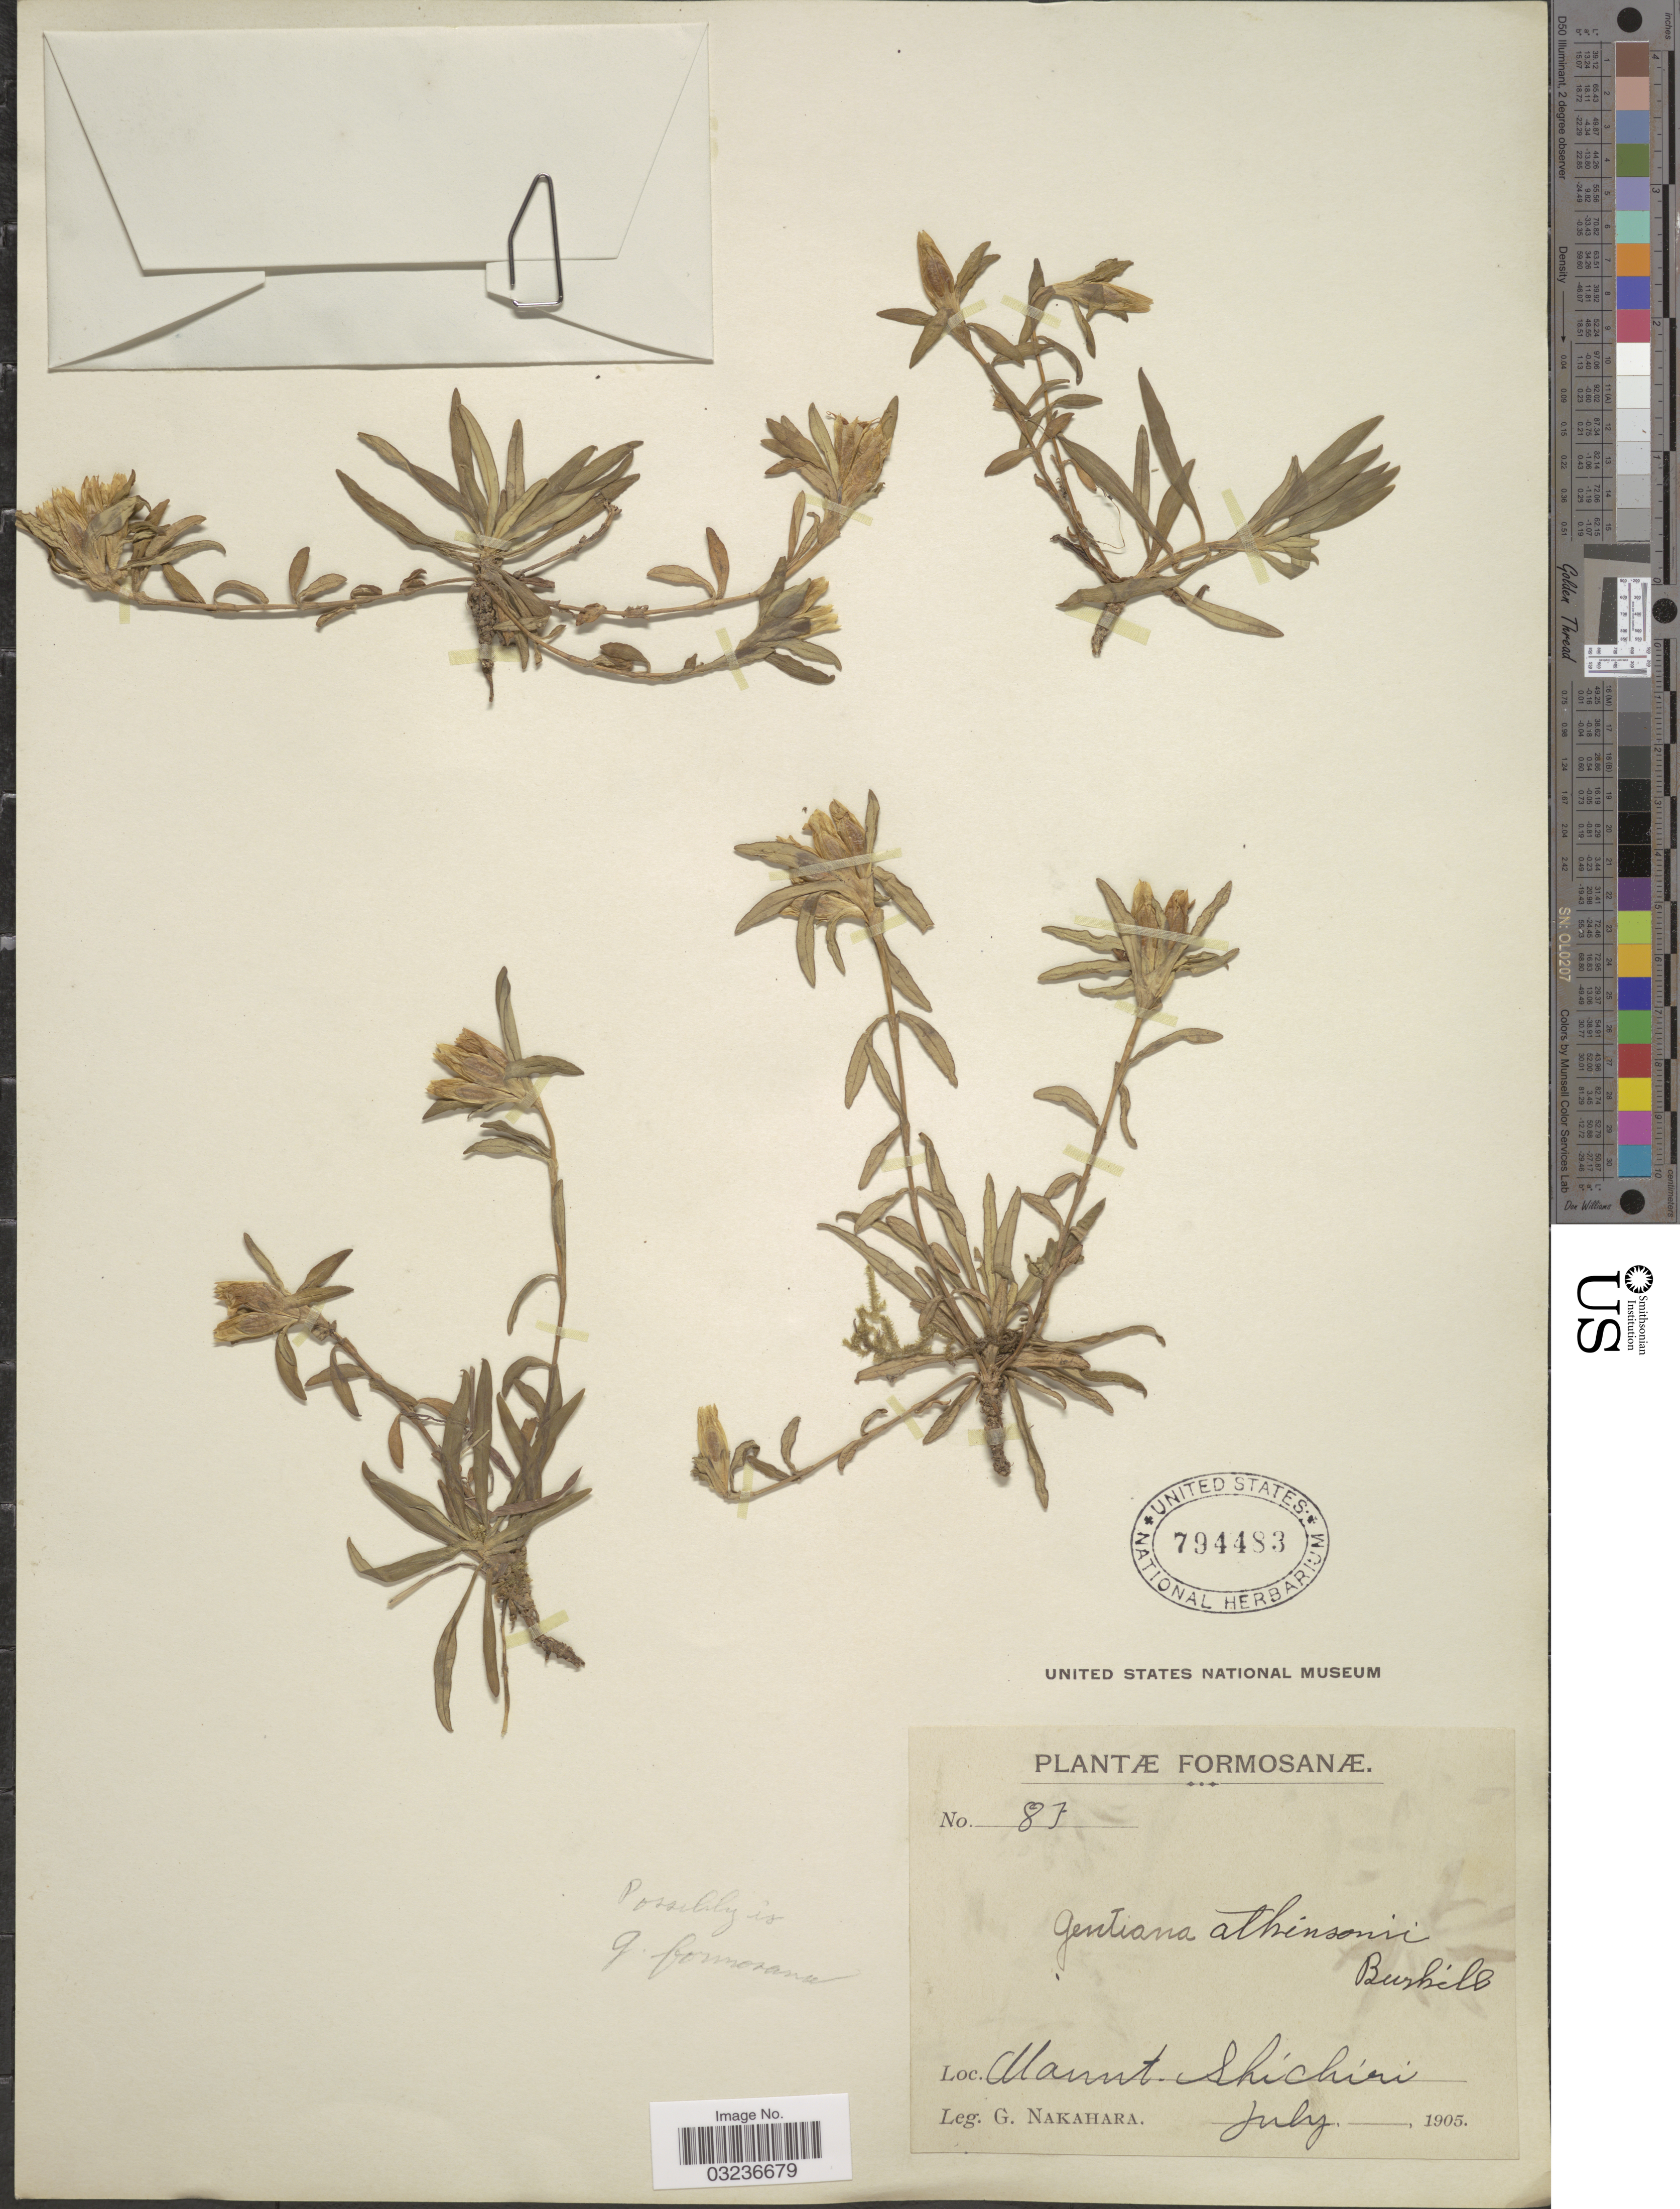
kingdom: Plantae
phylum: Tracheophyta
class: Magnoliopsida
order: Gentianales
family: Gentianaceae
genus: Gentiana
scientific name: Gentiana formosa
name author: Harry Sm.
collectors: G. Nakahara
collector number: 87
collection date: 1905-07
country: Taiwan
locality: Formosanæ. Mannt [interpreted]. Shichiri.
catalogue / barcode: US 794483